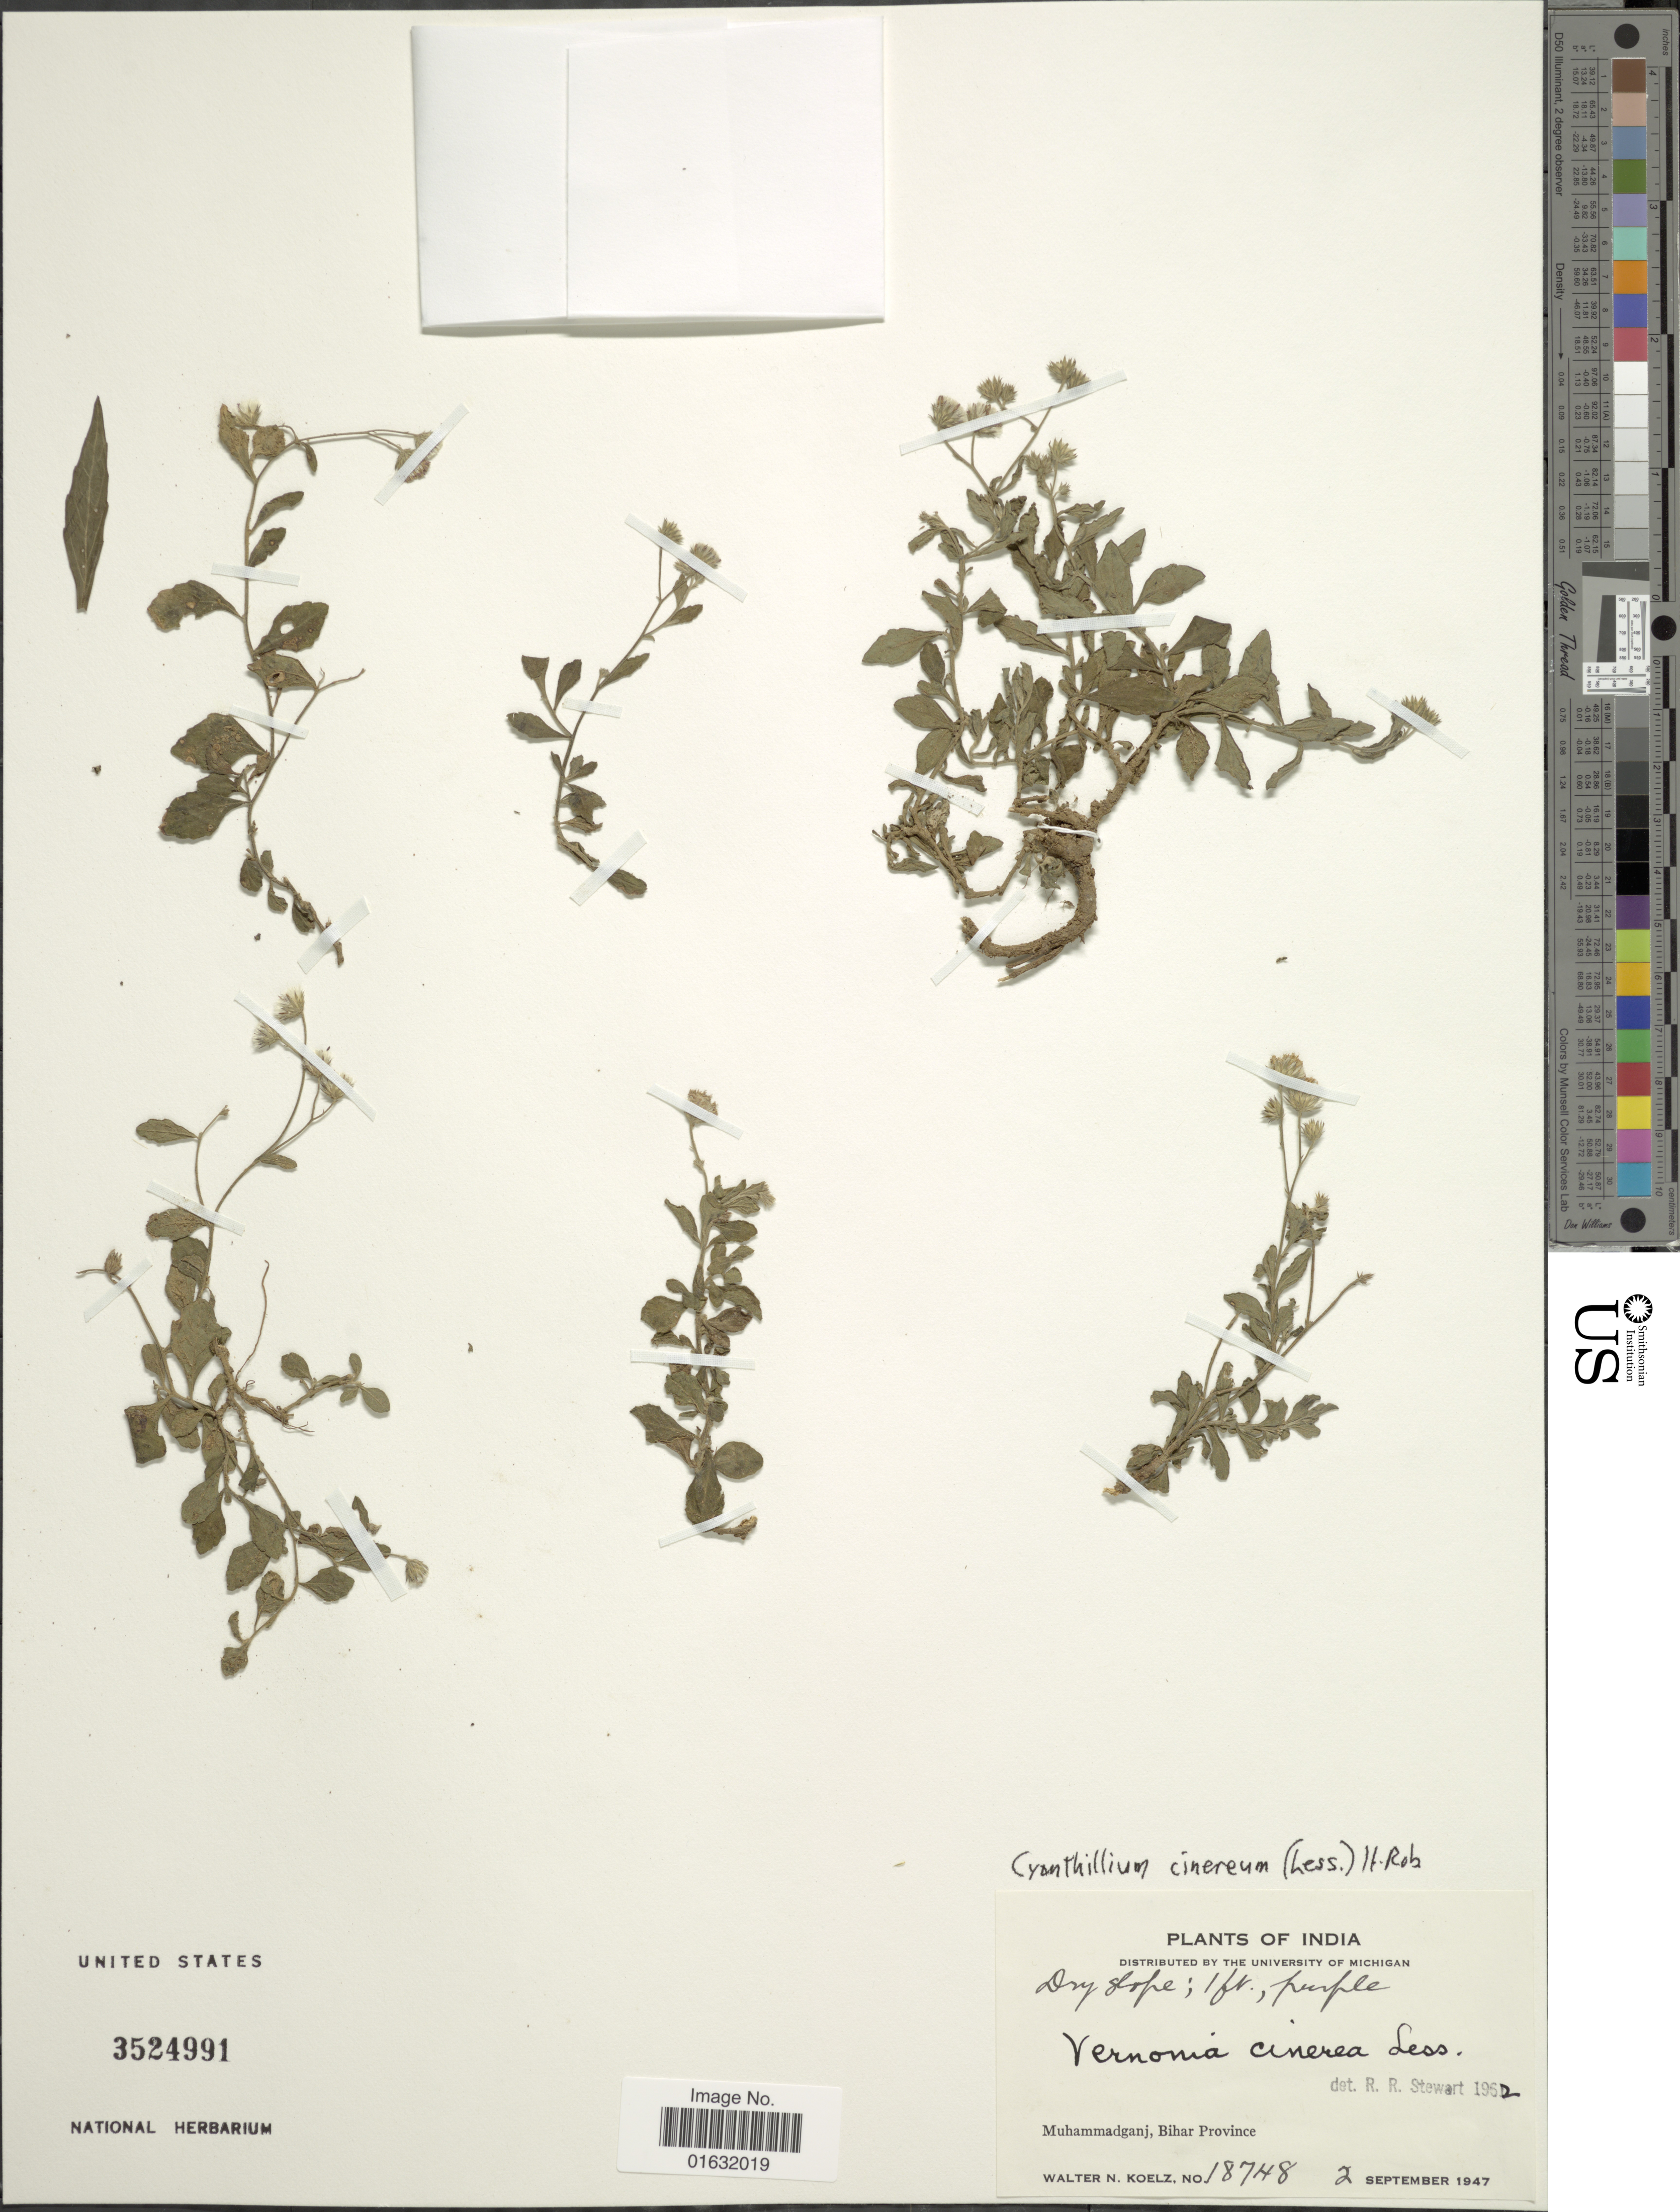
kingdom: Plantae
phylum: Tracheophyta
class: Magnoliopsida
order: Asterales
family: Asteraceae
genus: Cyanthillium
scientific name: Cyanthillium cinereum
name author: (L.) H. Rob.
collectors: W. N. Koelz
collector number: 18748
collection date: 1947-09-02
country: India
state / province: Bihar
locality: Inida, Muhammadhanj, Bihar Province.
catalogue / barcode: US 3524991